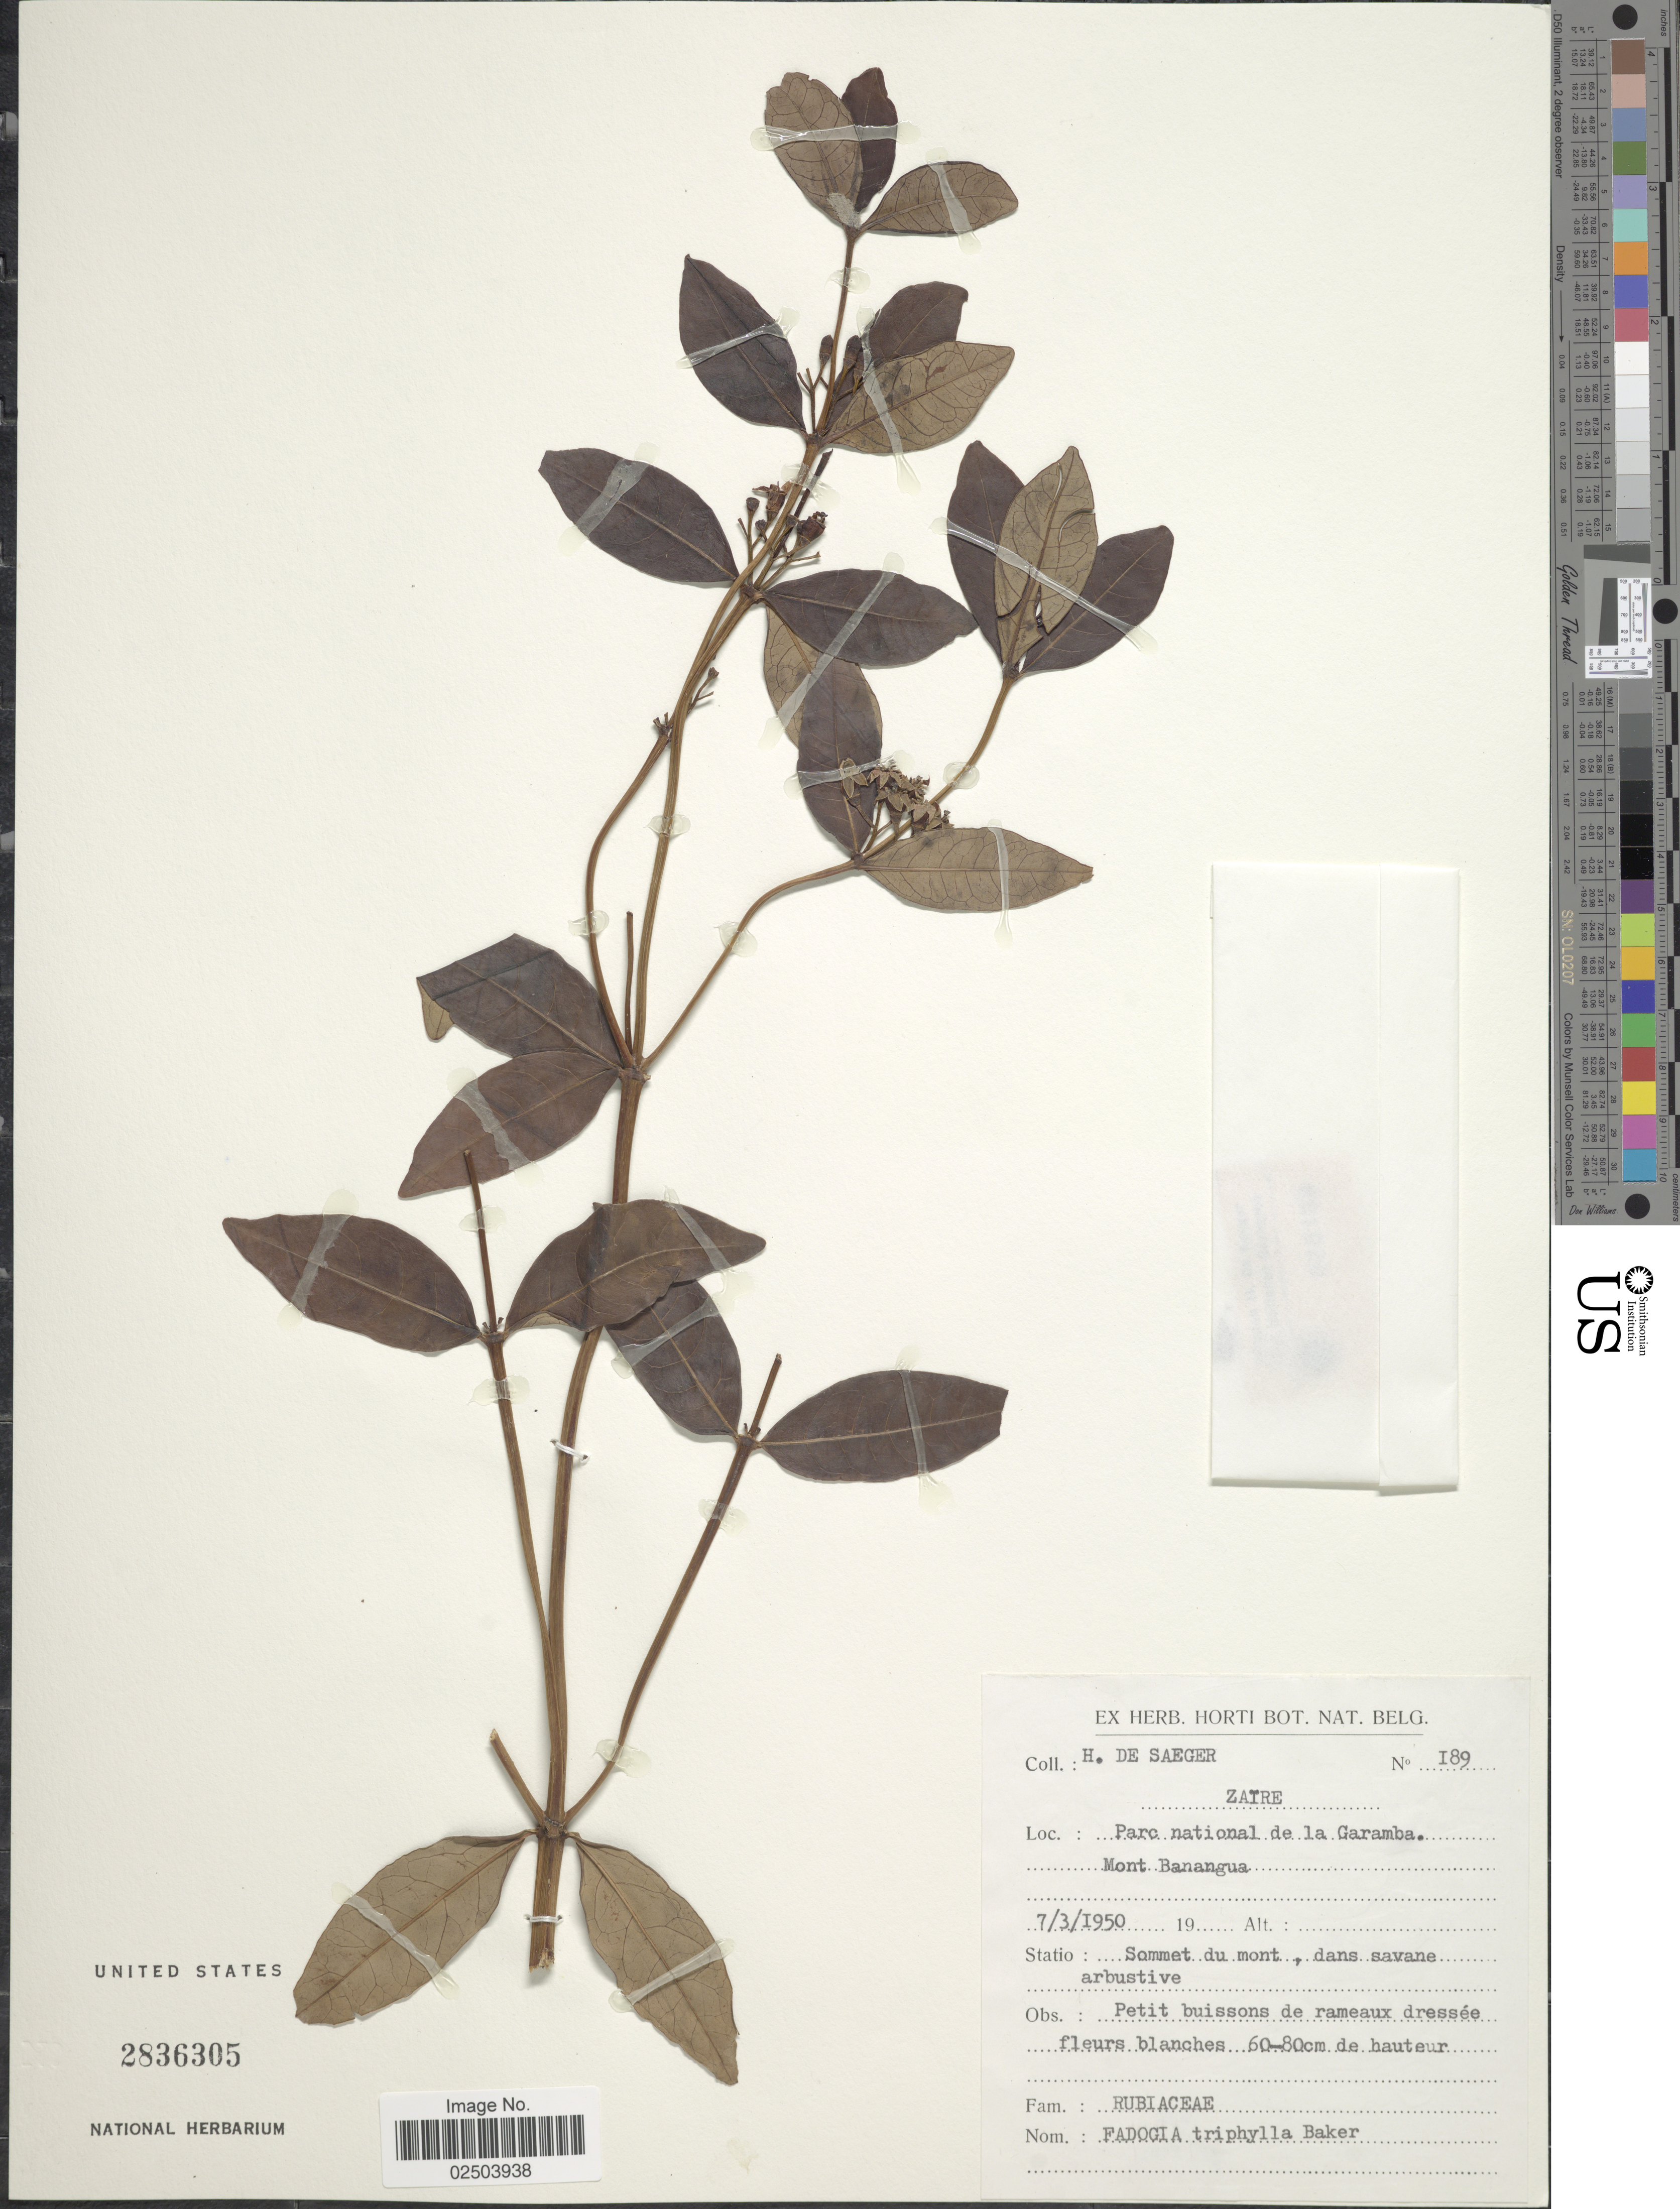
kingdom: Plantae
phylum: Tracheophyta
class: Magnoliopsida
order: Gentianales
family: Rubiaceae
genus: Fadogia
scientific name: Fadogia triphylla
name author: Baker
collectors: H. De Saeger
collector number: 189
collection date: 1950-03-07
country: Congo, Democratic Republic of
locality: Zaire. Parc National de la Garamba. Mont Banangua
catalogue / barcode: US 2836305